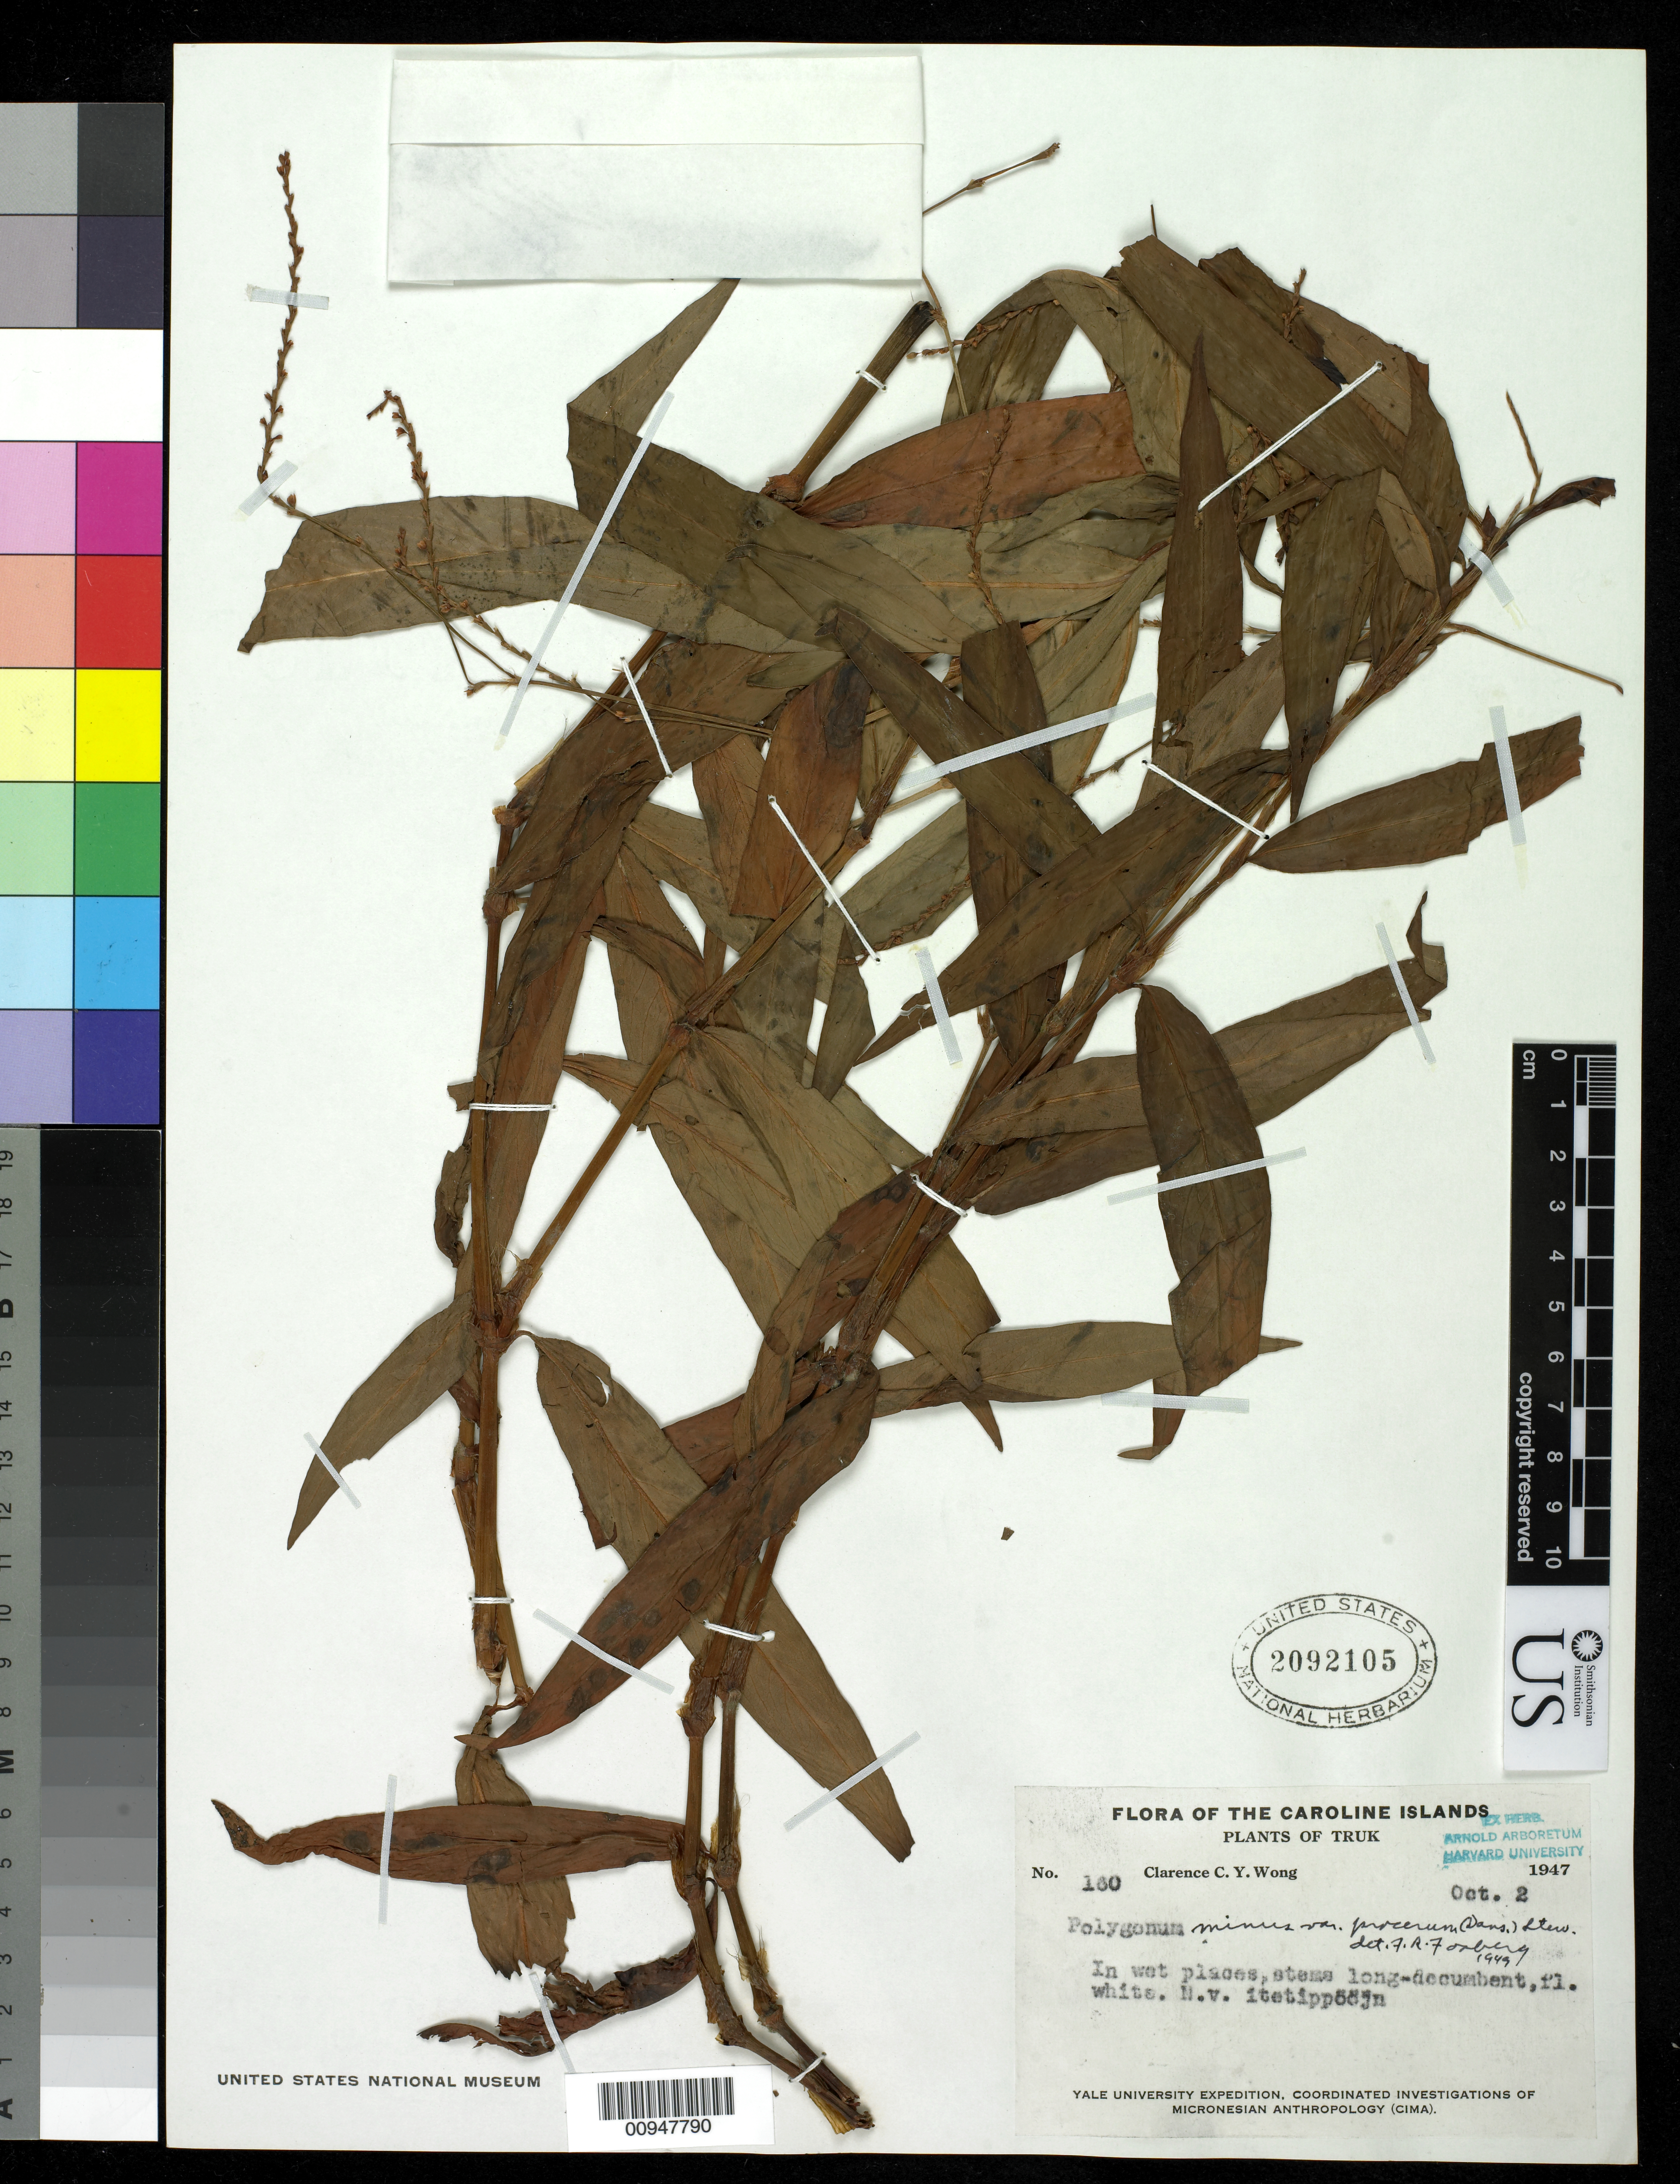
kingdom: Plantae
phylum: Tracheophyta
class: Magnoliopsida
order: Caryophyllales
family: Polygonaceae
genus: Persicaria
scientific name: Persicaria minor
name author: (Huds.) Opiz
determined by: Wagner, W. L., (BOT), Smithsonian Institution - National Museum of Natural History (UNITED STATES)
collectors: C. Wong & C. Wong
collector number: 160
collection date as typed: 02 Oct 1947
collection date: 1947-10-02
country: Micronesia, Federated States of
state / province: Truk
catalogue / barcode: US 2092105